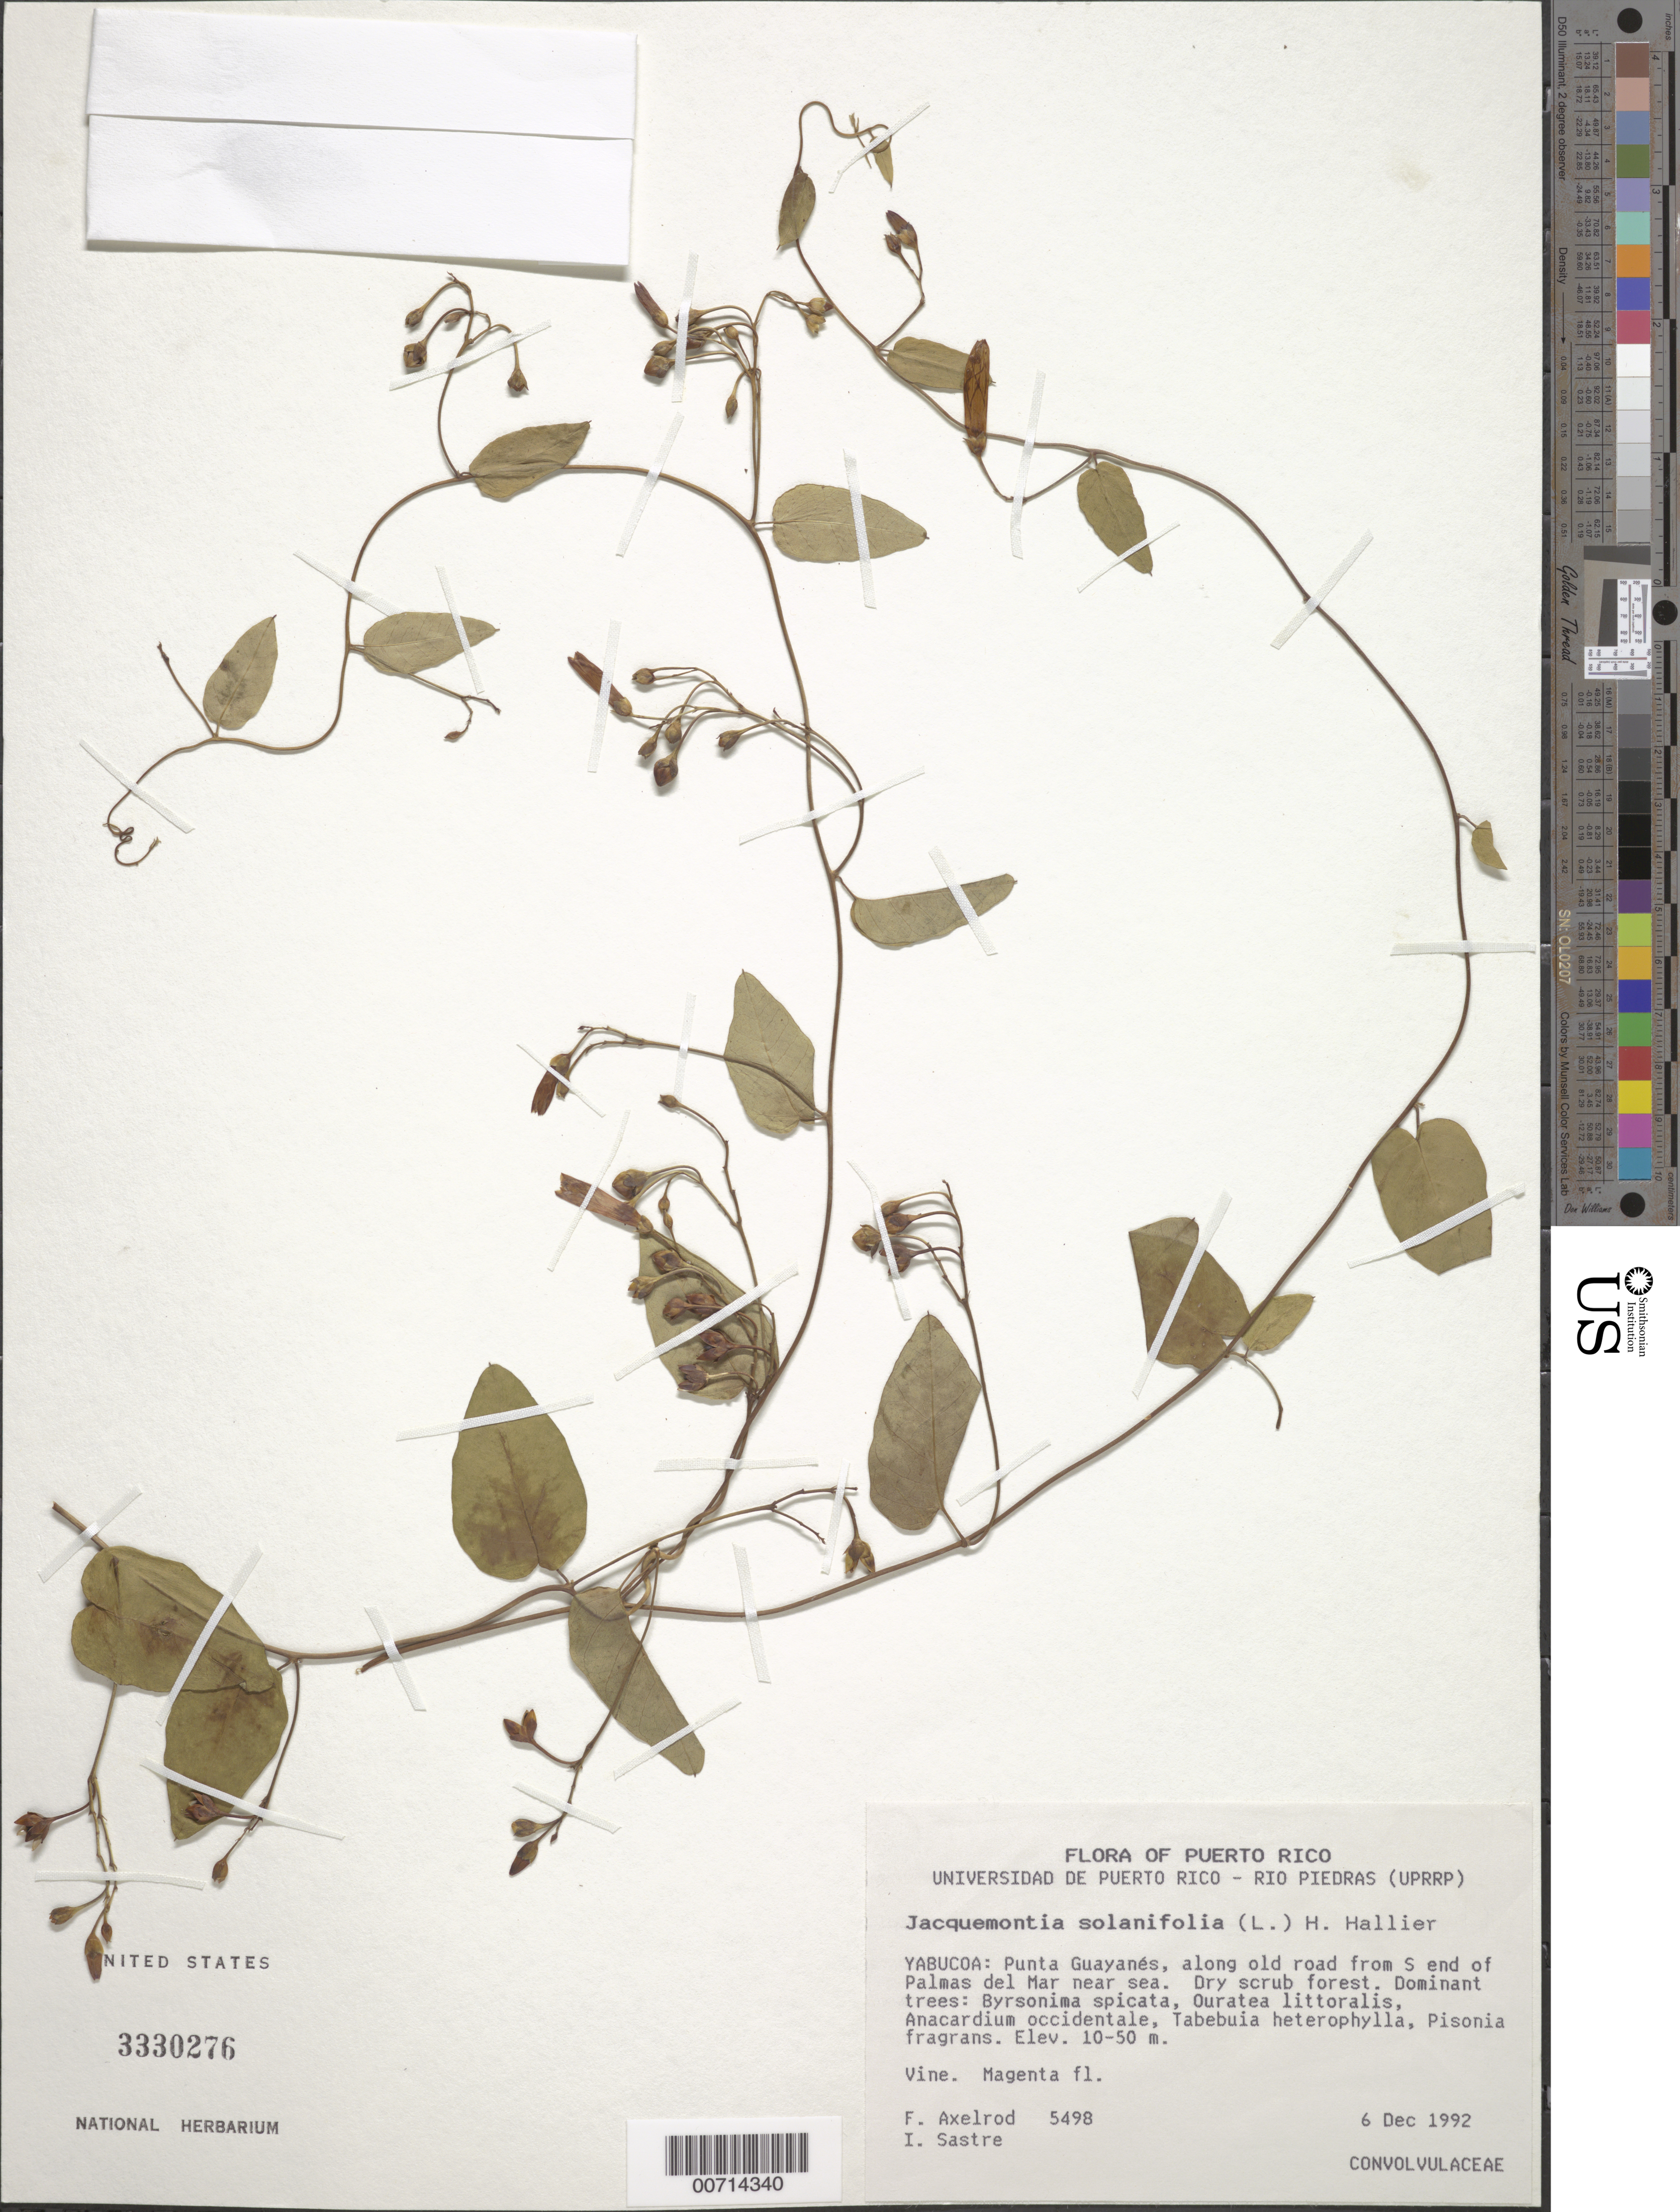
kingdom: Plantae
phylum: Tracheophyta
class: Magnoliopsida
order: Solanales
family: Convolvulaceae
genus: Jacquemontia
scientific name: Jacquemontia solanifolia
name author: (L.) Hallier f.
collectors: F. S. Axelrod & I. Sastre-de Jesús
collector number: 5498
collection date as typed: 06 Dec 1992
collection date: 1992-12-06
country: Puerto Rico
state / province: Yabucoa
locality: Yabucoa: Punta Guayanés, along old road from S end of Palmas del Mar near sea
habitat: Dry scrub forest, Dominant: Anacardium occidentale, Tabebuia heterophylla, Pisonia fragrans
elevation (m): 10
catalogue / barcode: US 3330276